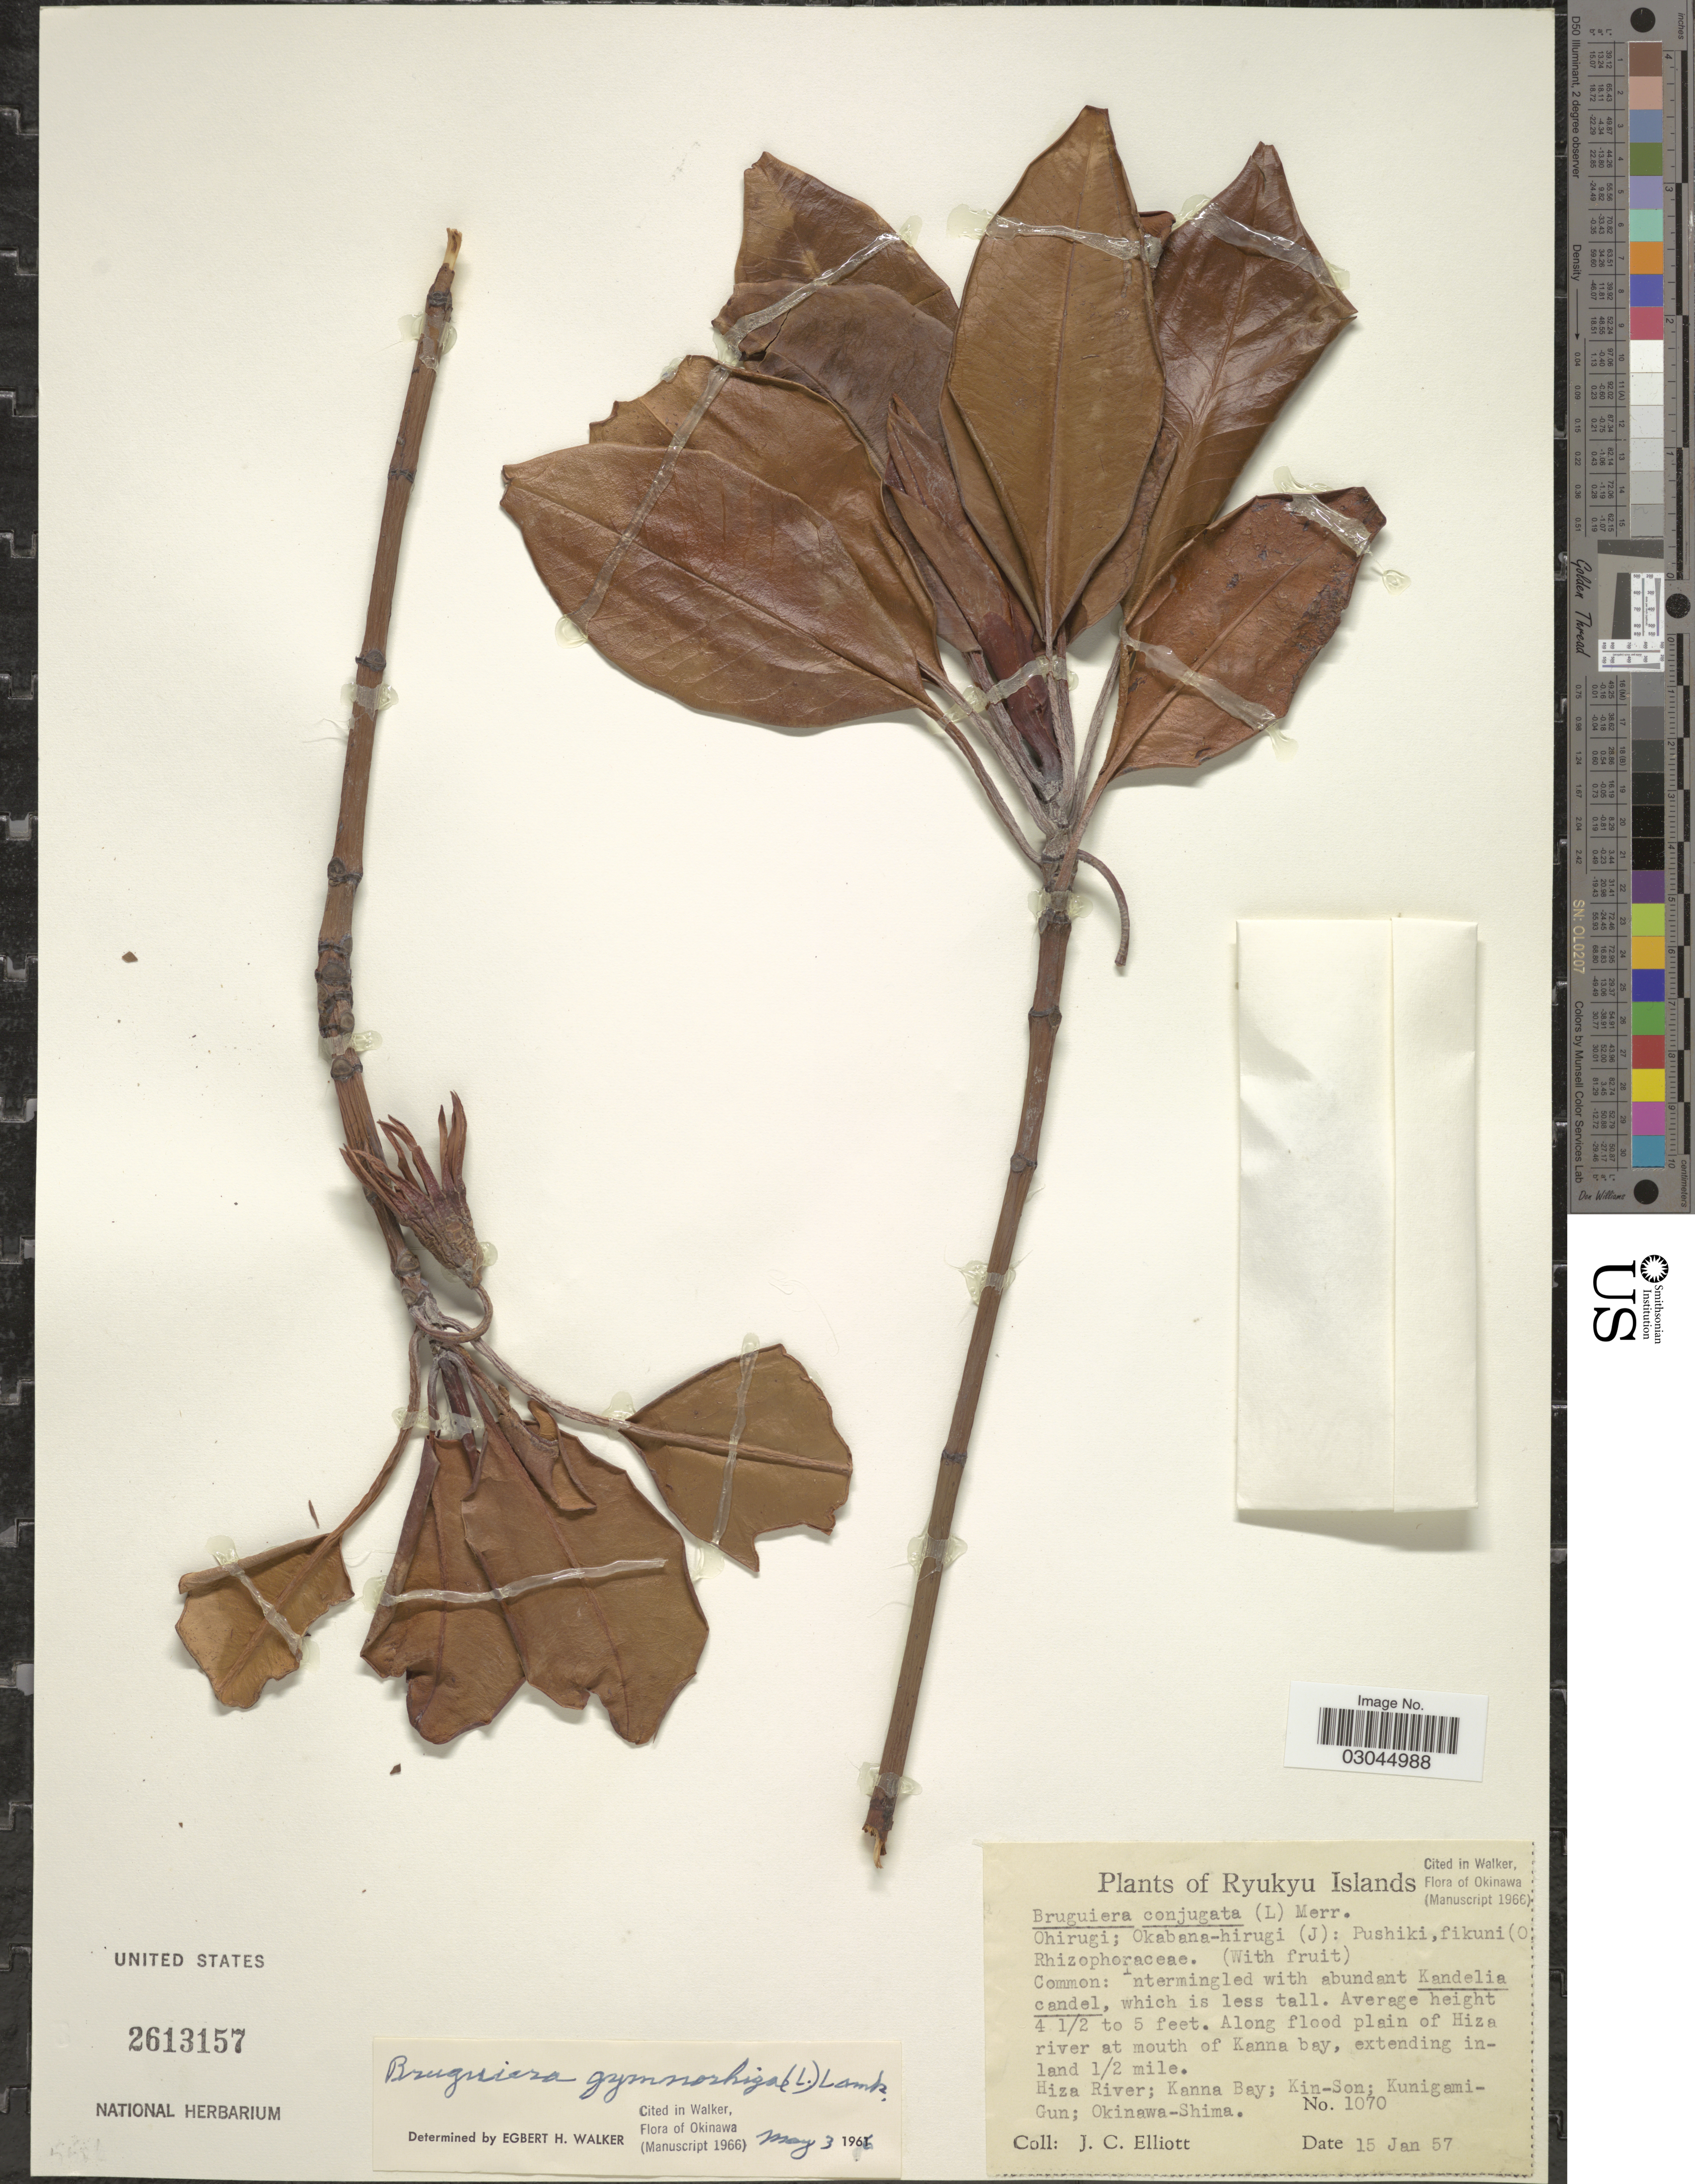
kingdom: Plantae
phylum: Tracheophyta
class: Magnoliopsida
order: Malpighiales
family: Rhizophoraceae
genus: Bruguiera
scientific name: Bruguiera gymnorhiza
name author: (L.) Savigny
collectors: J. C. Elliott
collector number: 1070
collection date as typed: Transcribed d/m/y: 15/1/57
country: Japan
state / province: Okinawa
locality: Ryukyu Islands, Along flood plain of Hiza river at mouth of Kanna bay, extending inland ½ mile, Hiza River; Kanna Bay; Kin-Sin: Kunigami-Gun, Okinawa-Shima.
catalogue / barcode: US 2613157